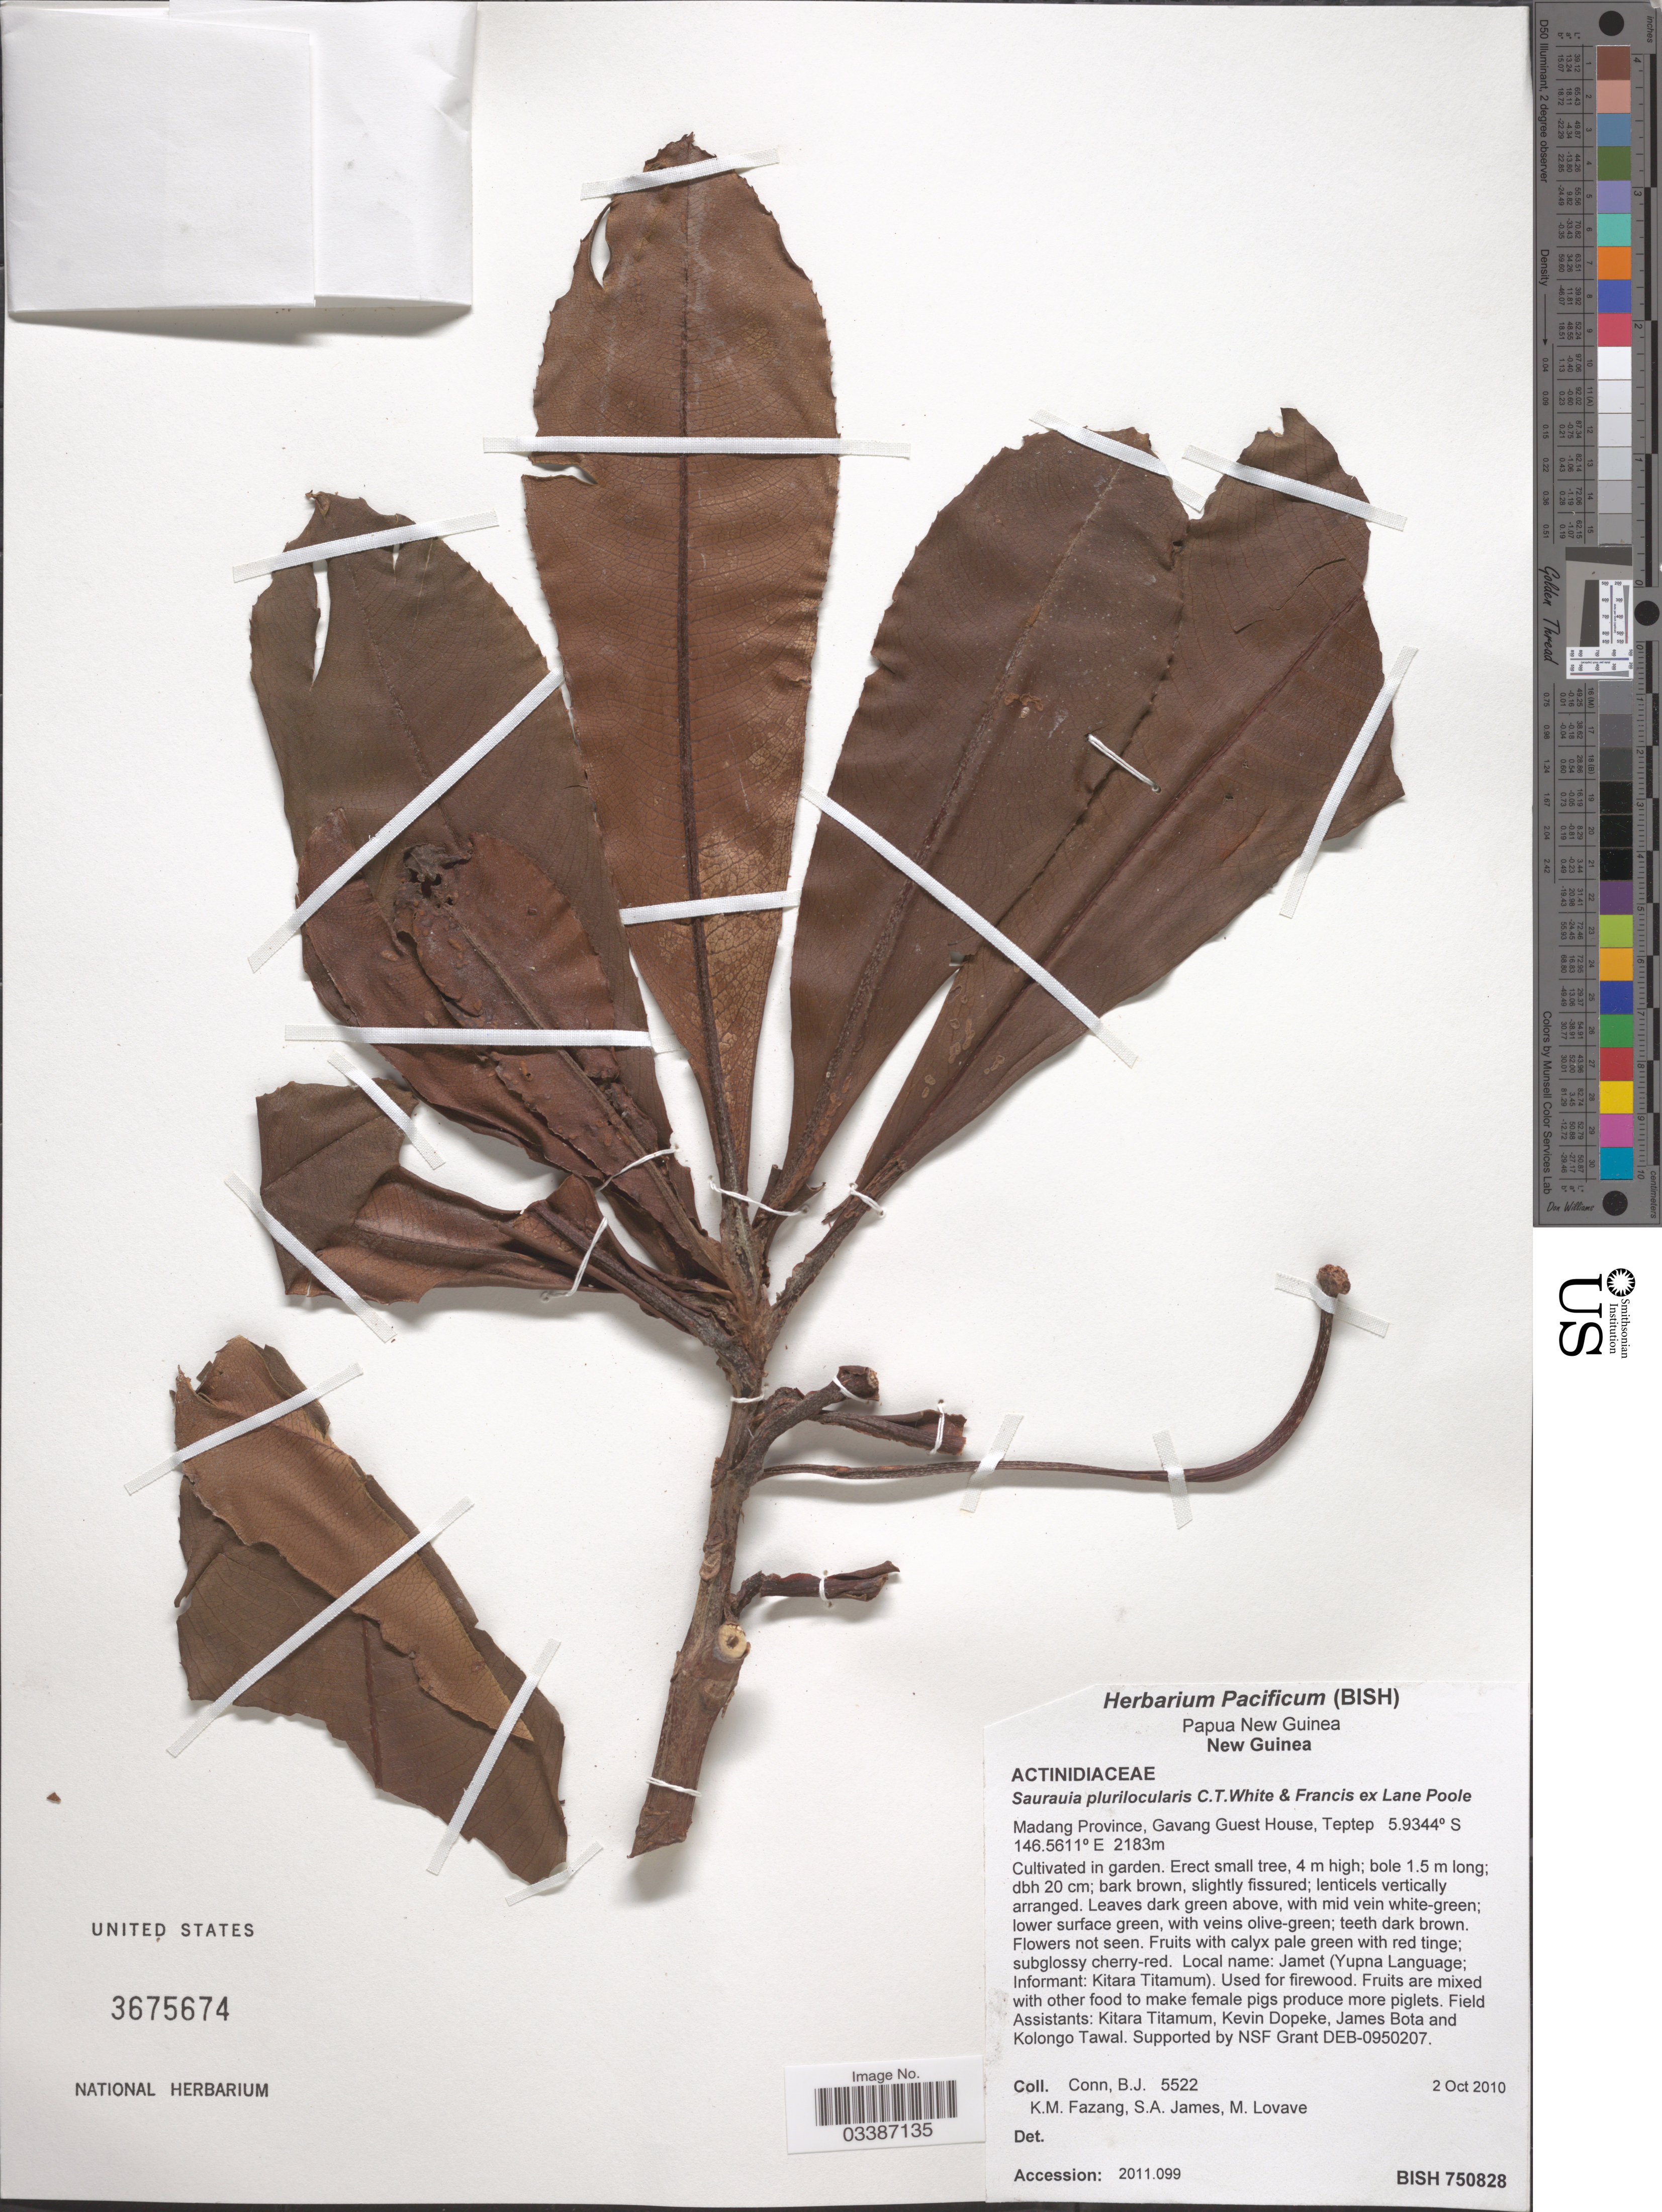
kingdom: Plantae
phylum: Tracheophyta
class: Magnoliopsida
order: Ericales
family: Actinidiaceae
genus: Saurauia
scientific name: Saurauia plurilocularis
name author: C.T. White & W.D. Francis ex Lane-Poole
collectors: B. Conn, K. Fazang, S. James & M. Lovave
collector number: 5522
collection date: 2010-10-02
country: Papua New Guinea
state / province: Madang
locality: New Guinea. Gavang Guest House, Teptep. Cultivated in garden.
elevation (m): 2183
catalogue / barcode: US 3675674